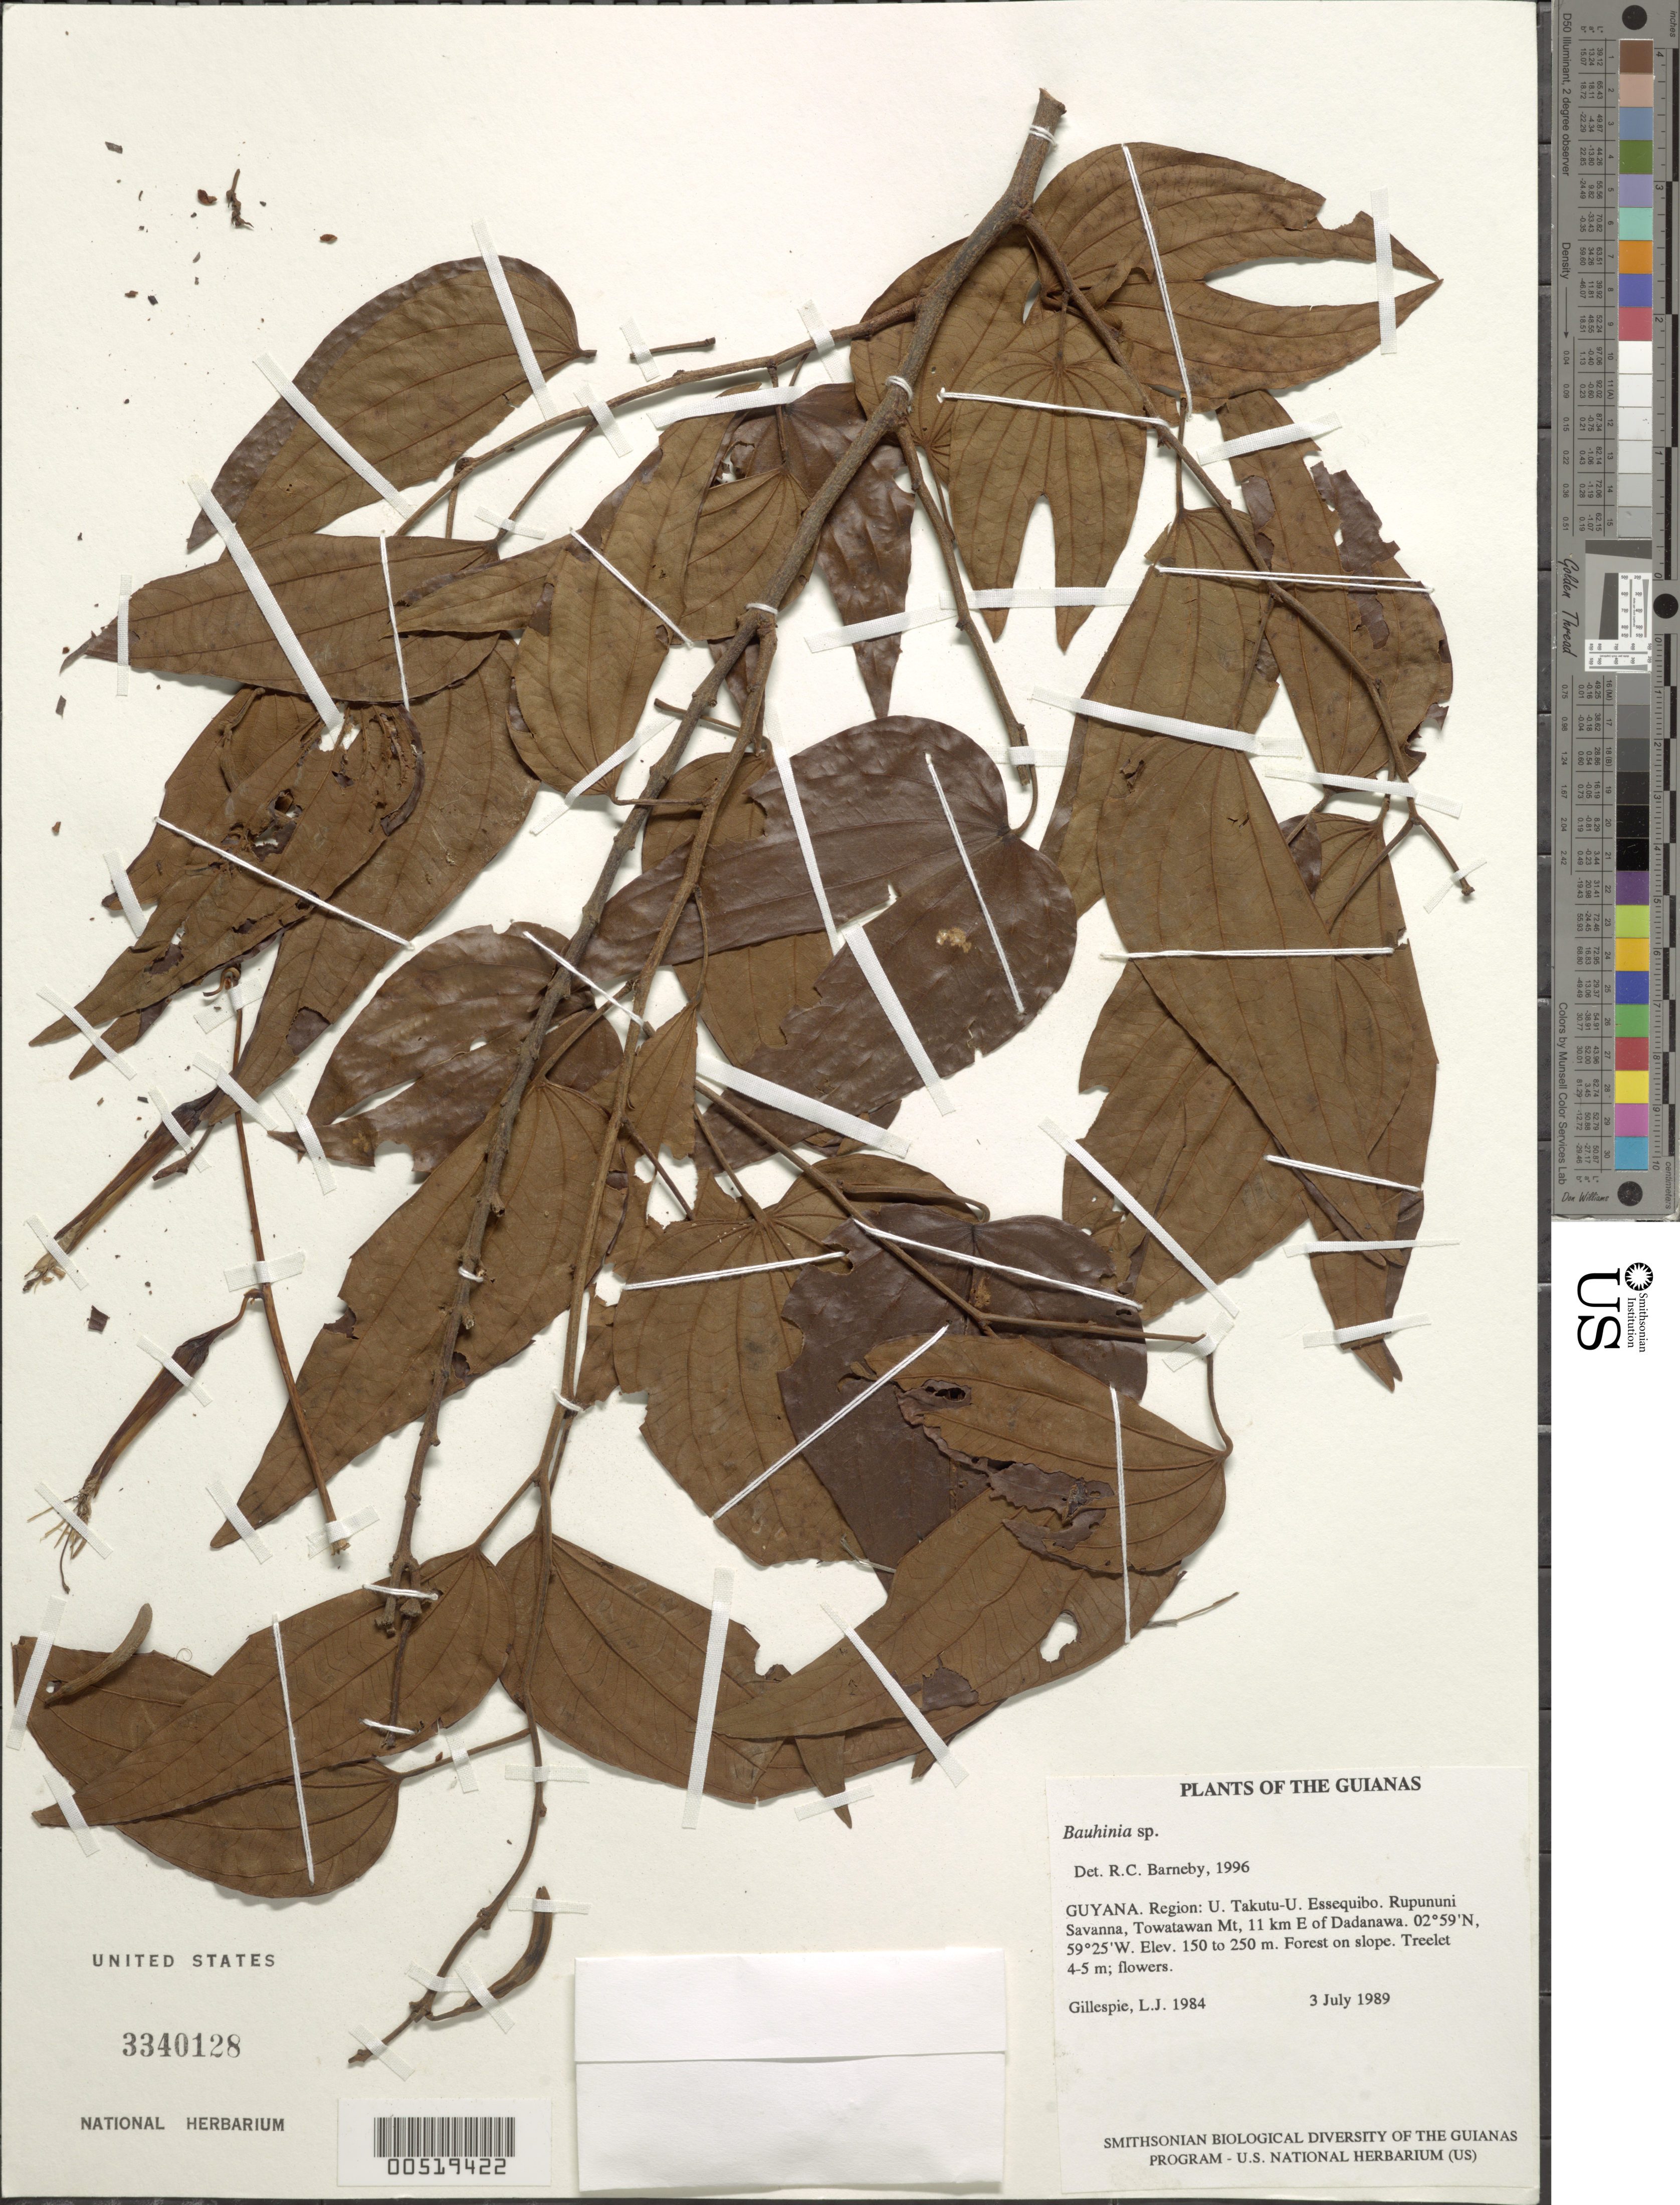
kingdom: Plantae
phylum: Tracheophyta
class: Magnoliopsida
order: Fabales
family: Fabaceae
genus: Bauhinia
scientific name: Bauhinia sp.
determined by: Barneby, Rupert C., (NY)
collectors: L. J. Gillespie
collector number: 1984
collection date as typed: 3 July 1989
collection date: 1989-07-03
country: Guyana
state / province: U. Takutu-U. Essequibo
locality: Rupununi Savanna, Towatawan Mt, 11 km E of Dadanawa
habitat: Forest on slope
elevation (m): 150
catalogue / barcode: US 3340128